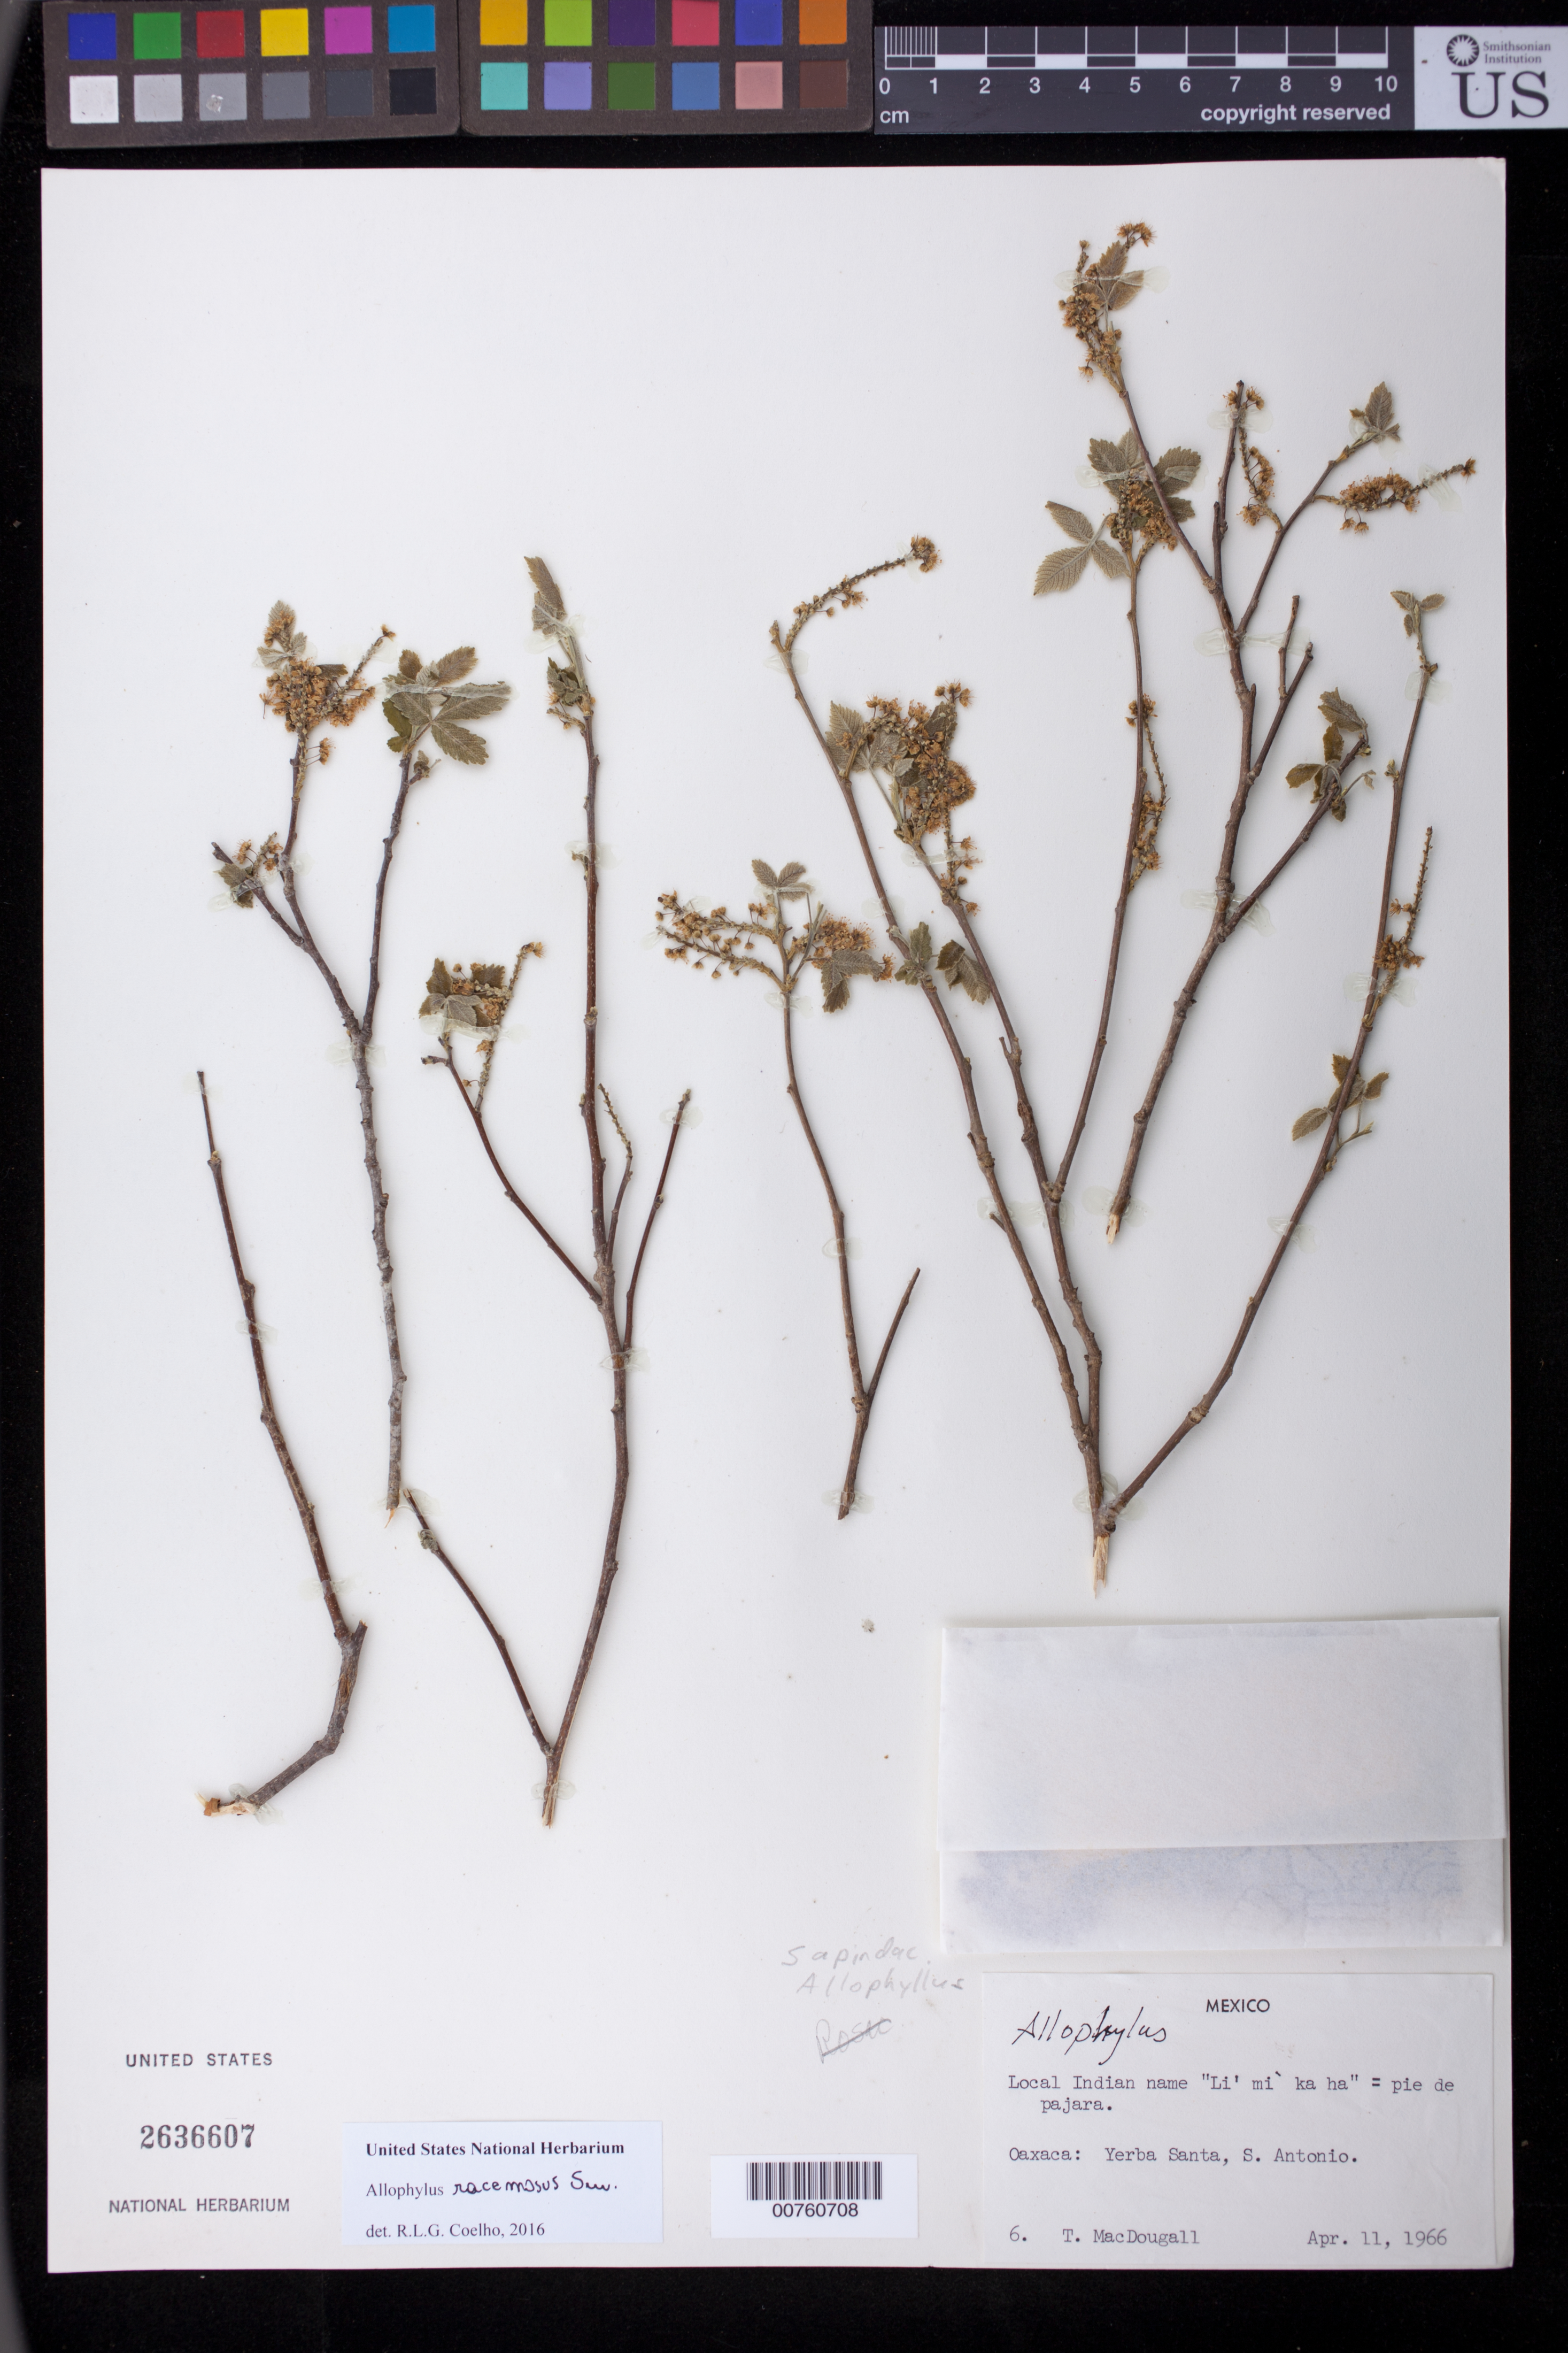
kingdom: Plantae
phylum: Tracheophyta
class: Magnoliopsida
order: Sapindales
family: Sapindaceae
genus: Allophylus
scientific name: Allophylus racemosus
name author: Sw.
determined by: Coelho, Rubens L. G.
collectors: T. B. MacDougall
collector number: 6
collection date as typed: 11 Apr 1966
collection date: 1966-04-11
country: Mexico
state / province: Oaxaca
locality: Yerba Santa, S. Antonio.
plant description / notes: Common name: Li' mi ka ha = pie de pajara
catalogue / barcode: US 2636607